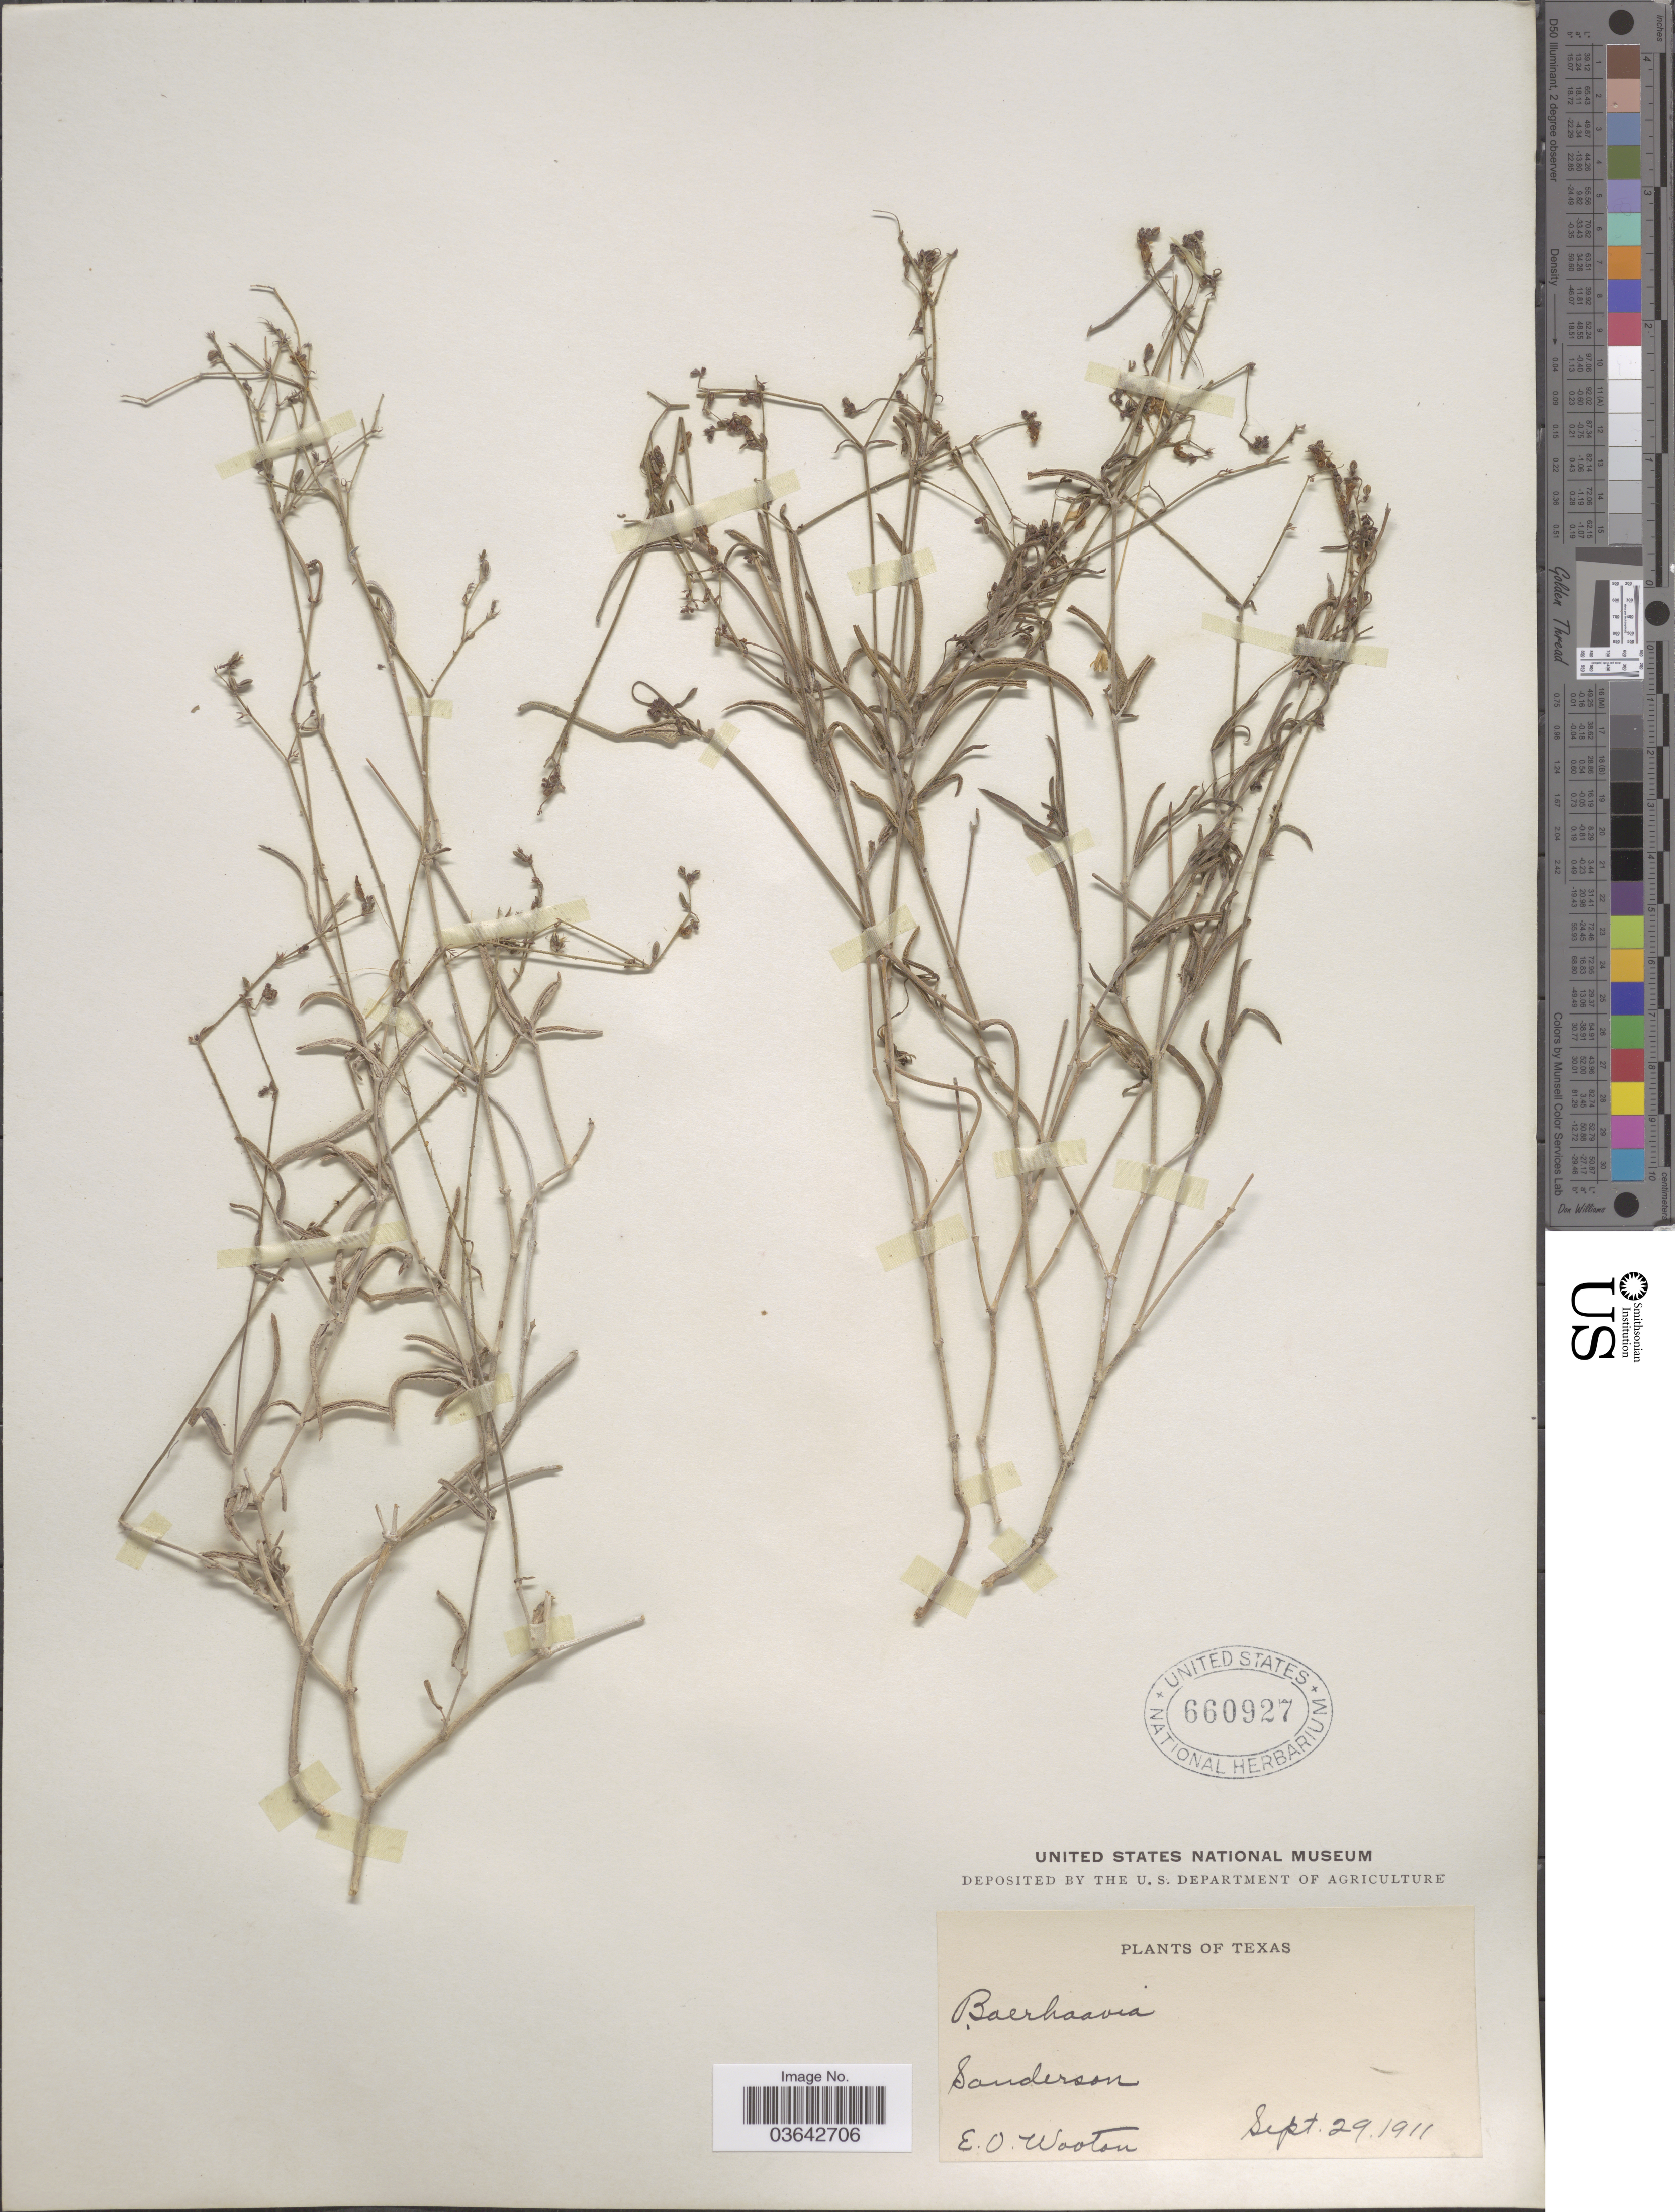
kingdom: Plantae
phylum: Tracheophyta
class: Magnoliopsida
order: Caryophyllales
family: Nyctaginaceae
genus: Boerhavia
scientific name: Boerhavia linearifolia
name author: A. Gray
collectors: E. O. Wooton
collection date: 1911-09-29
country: United States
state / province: Texas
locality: Sanderson.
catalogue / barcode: US 660927